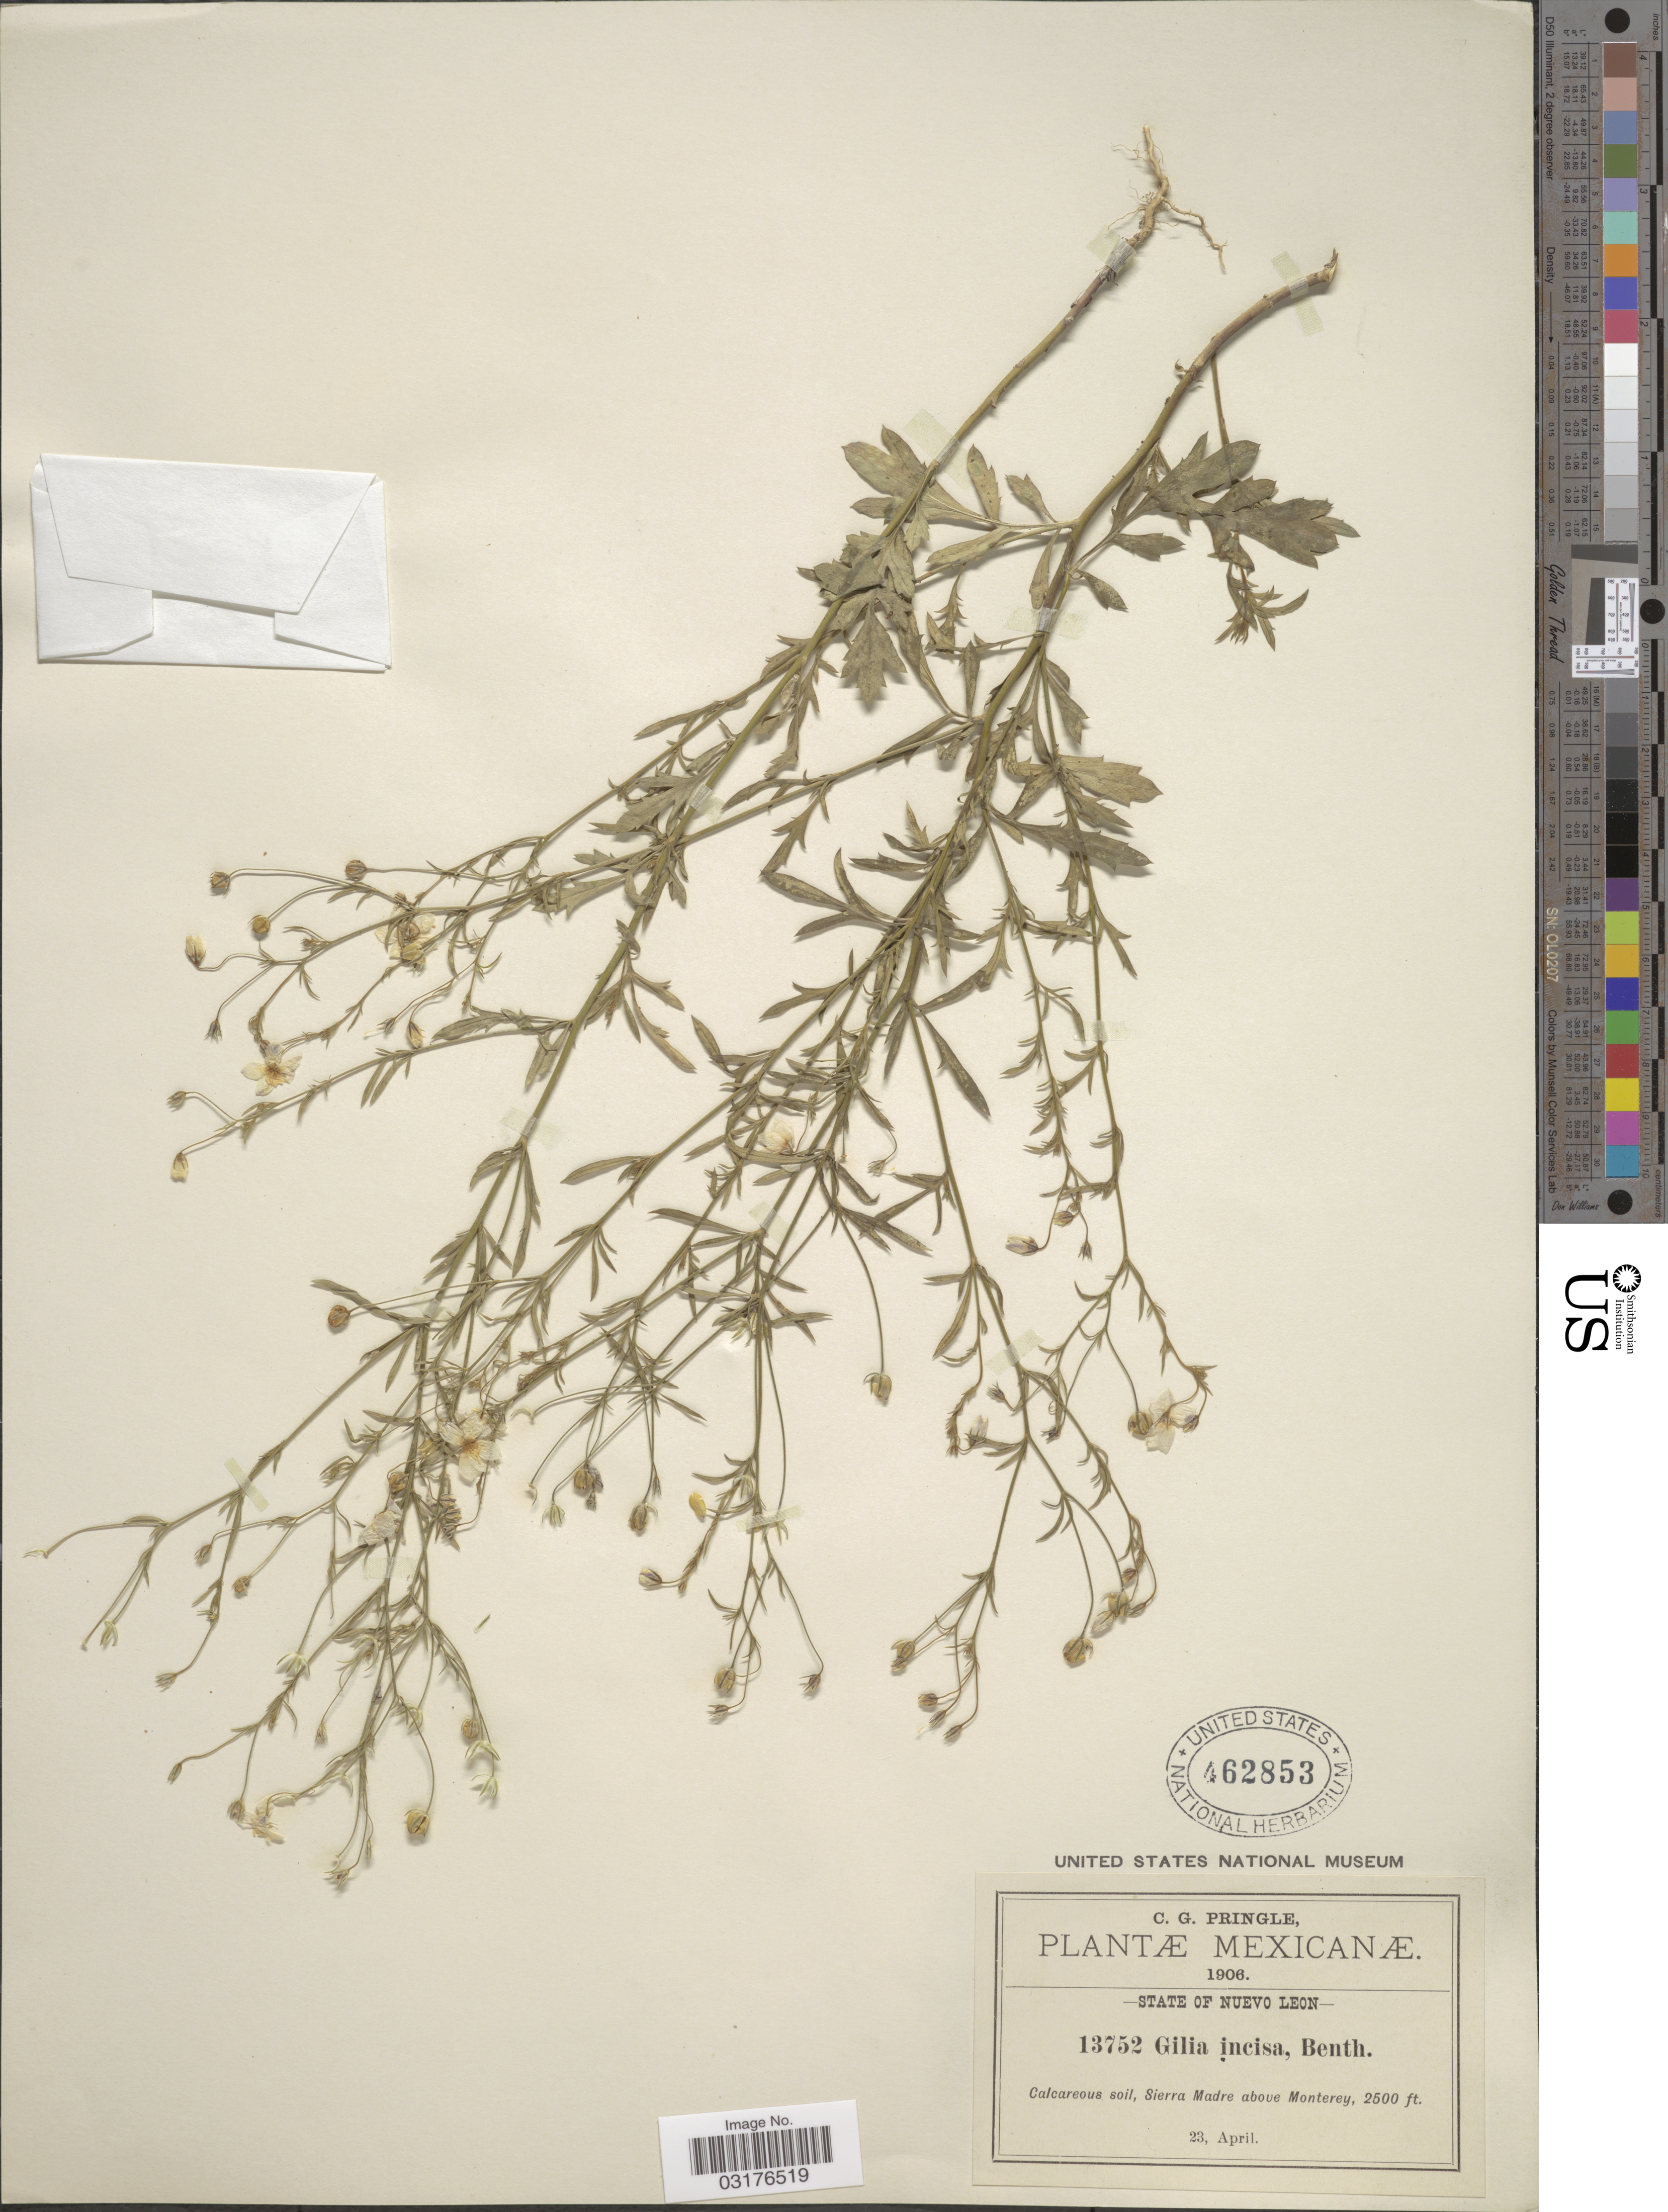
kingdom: Plantae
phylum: Tracheophyta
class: Magnoliopsida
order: Ericales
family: Polemoniaceae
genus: Giliastrum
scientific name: Giliastrum sp.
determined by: Strong, Mark T., (BOT), Smithsonian Institution - National Museum of Natural History (UNITED STATES)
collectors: C. G. Pringle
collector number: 13752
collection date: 1906-04-23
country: Mexico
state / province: Nuevo León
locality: Calcareous soil, Sierra Madre above Monterey.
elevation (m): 762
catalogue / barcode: US 462853